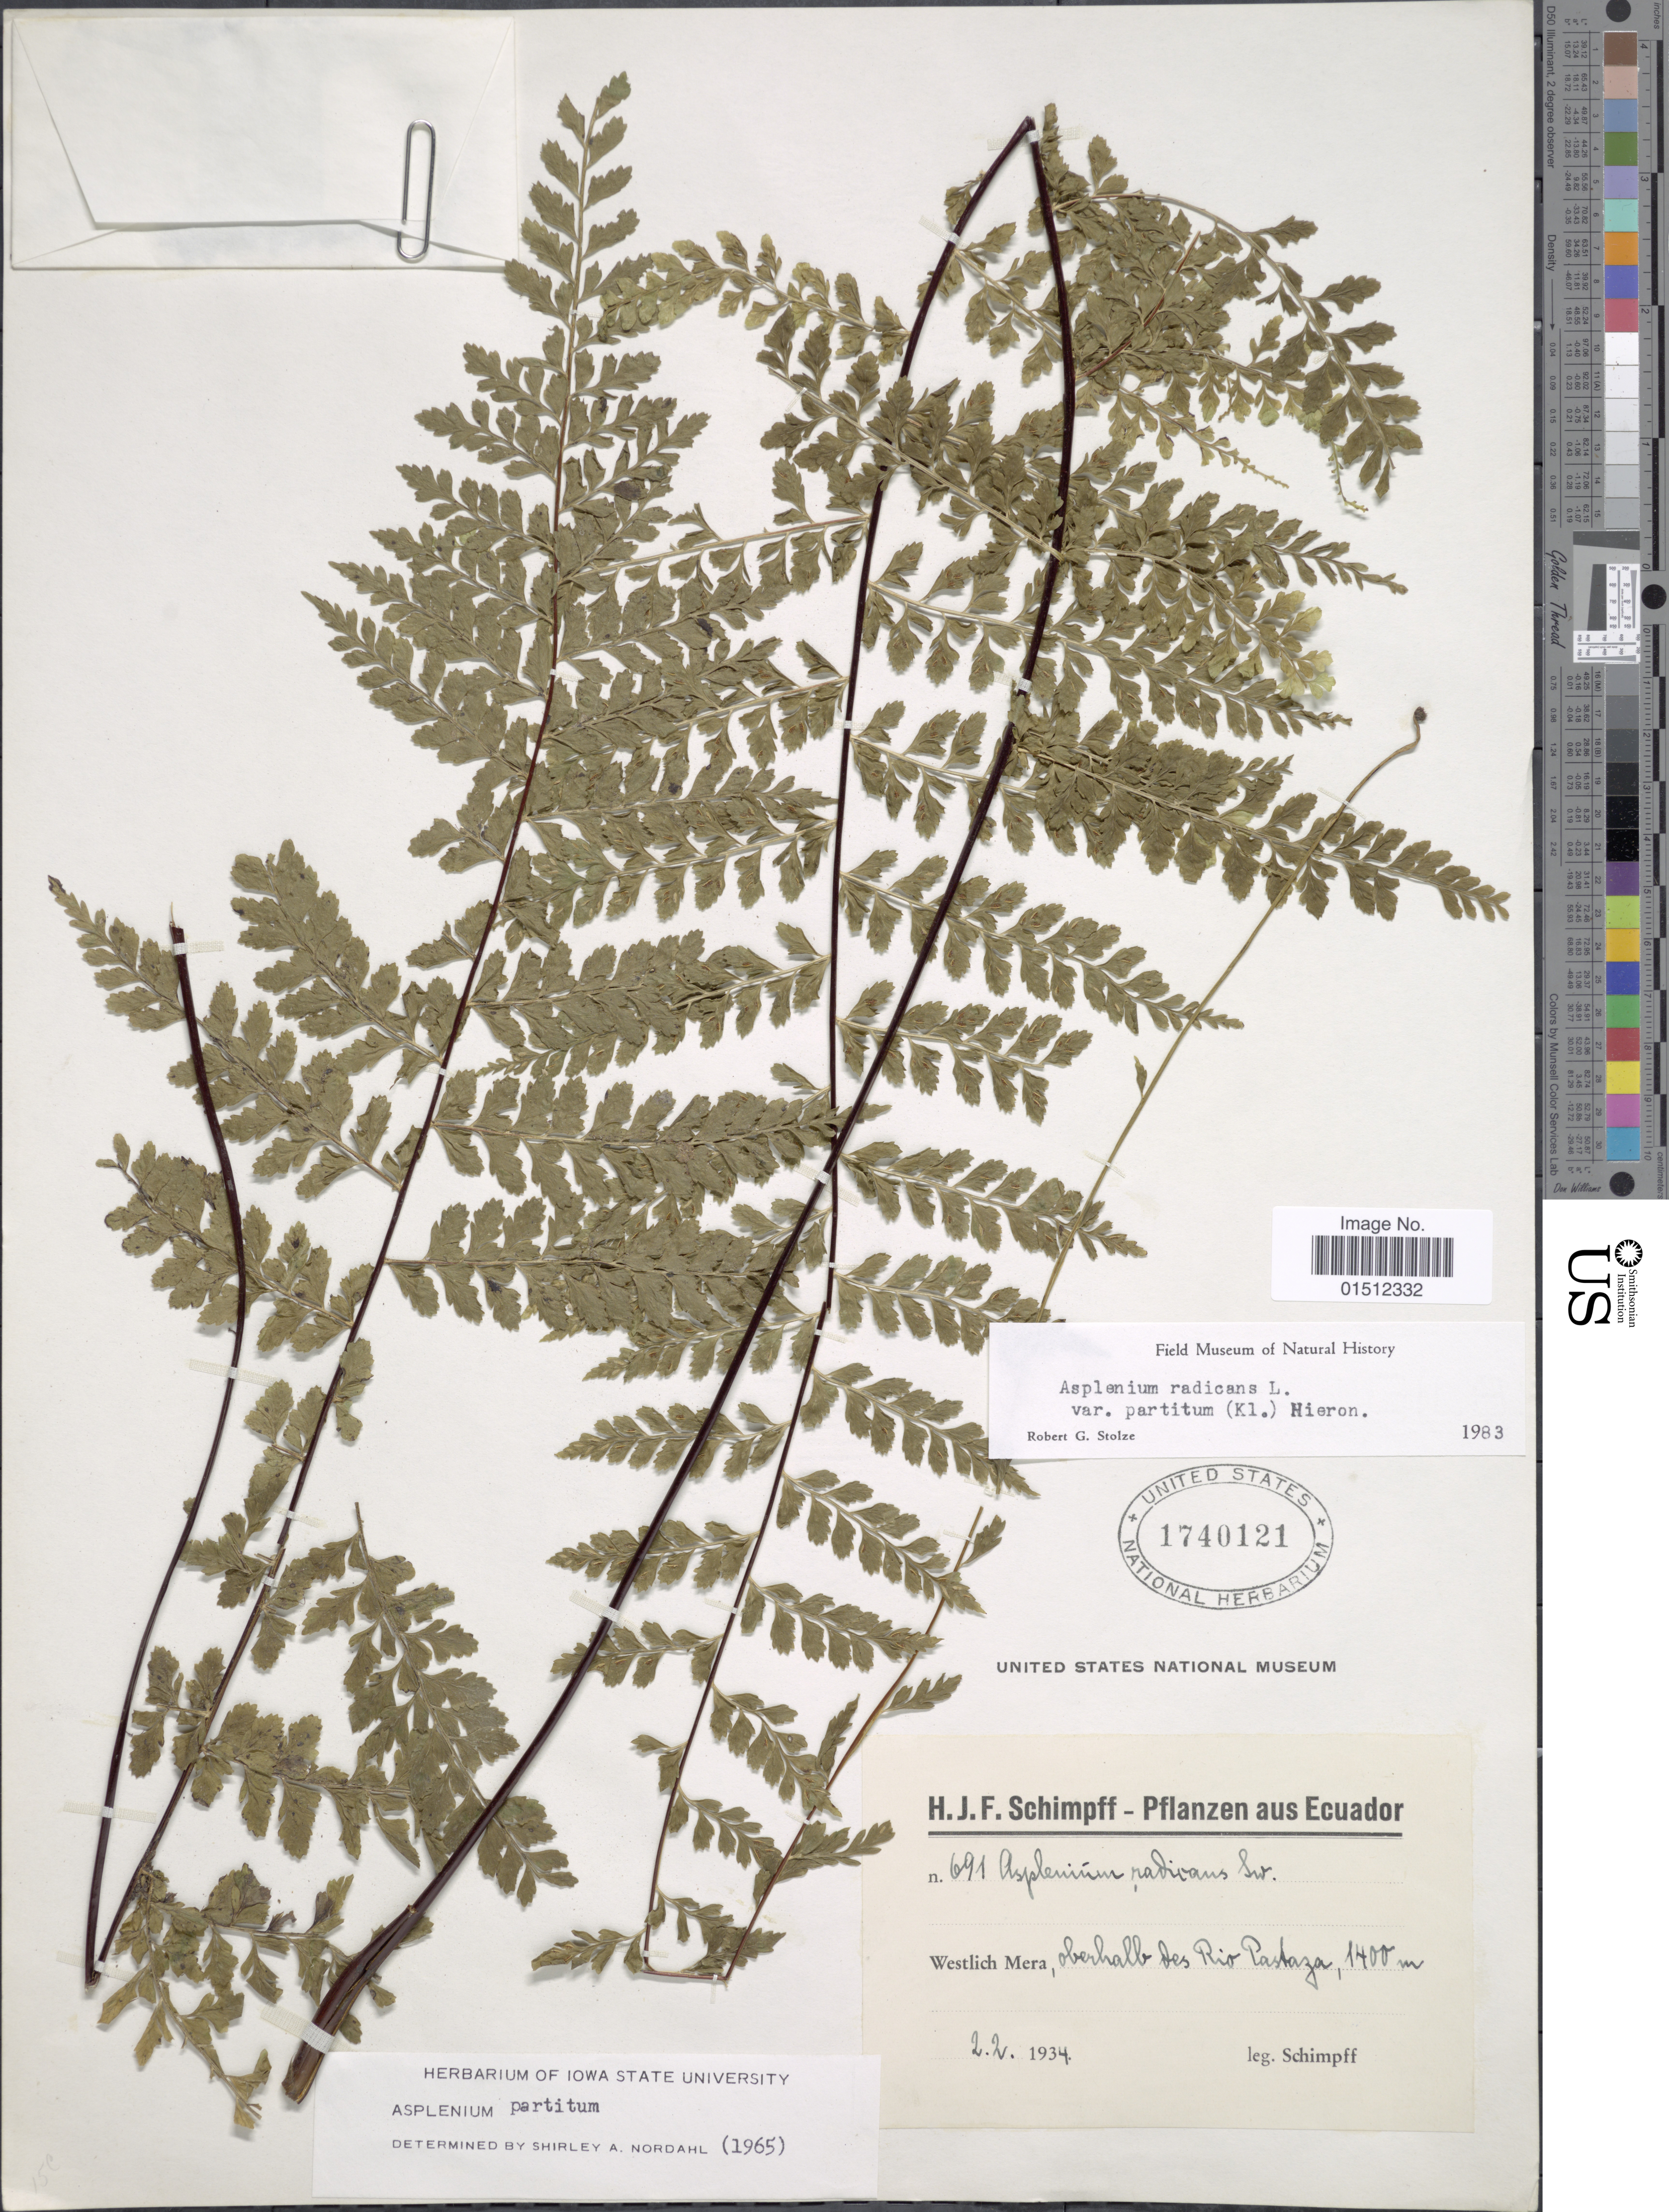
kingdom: Plantae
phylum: Tracheophyta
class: Polypodiopsida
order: Polypodiales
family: Aspleniaceae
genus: Asplenium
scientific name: Asplenium radicans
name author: L.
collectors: H. Schimpff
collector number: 691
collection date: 1934-02-02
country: Ecuador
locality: Westlich Mera, oberhalb des Rio Pastaza.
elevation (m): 1400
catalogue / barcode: US 1740121